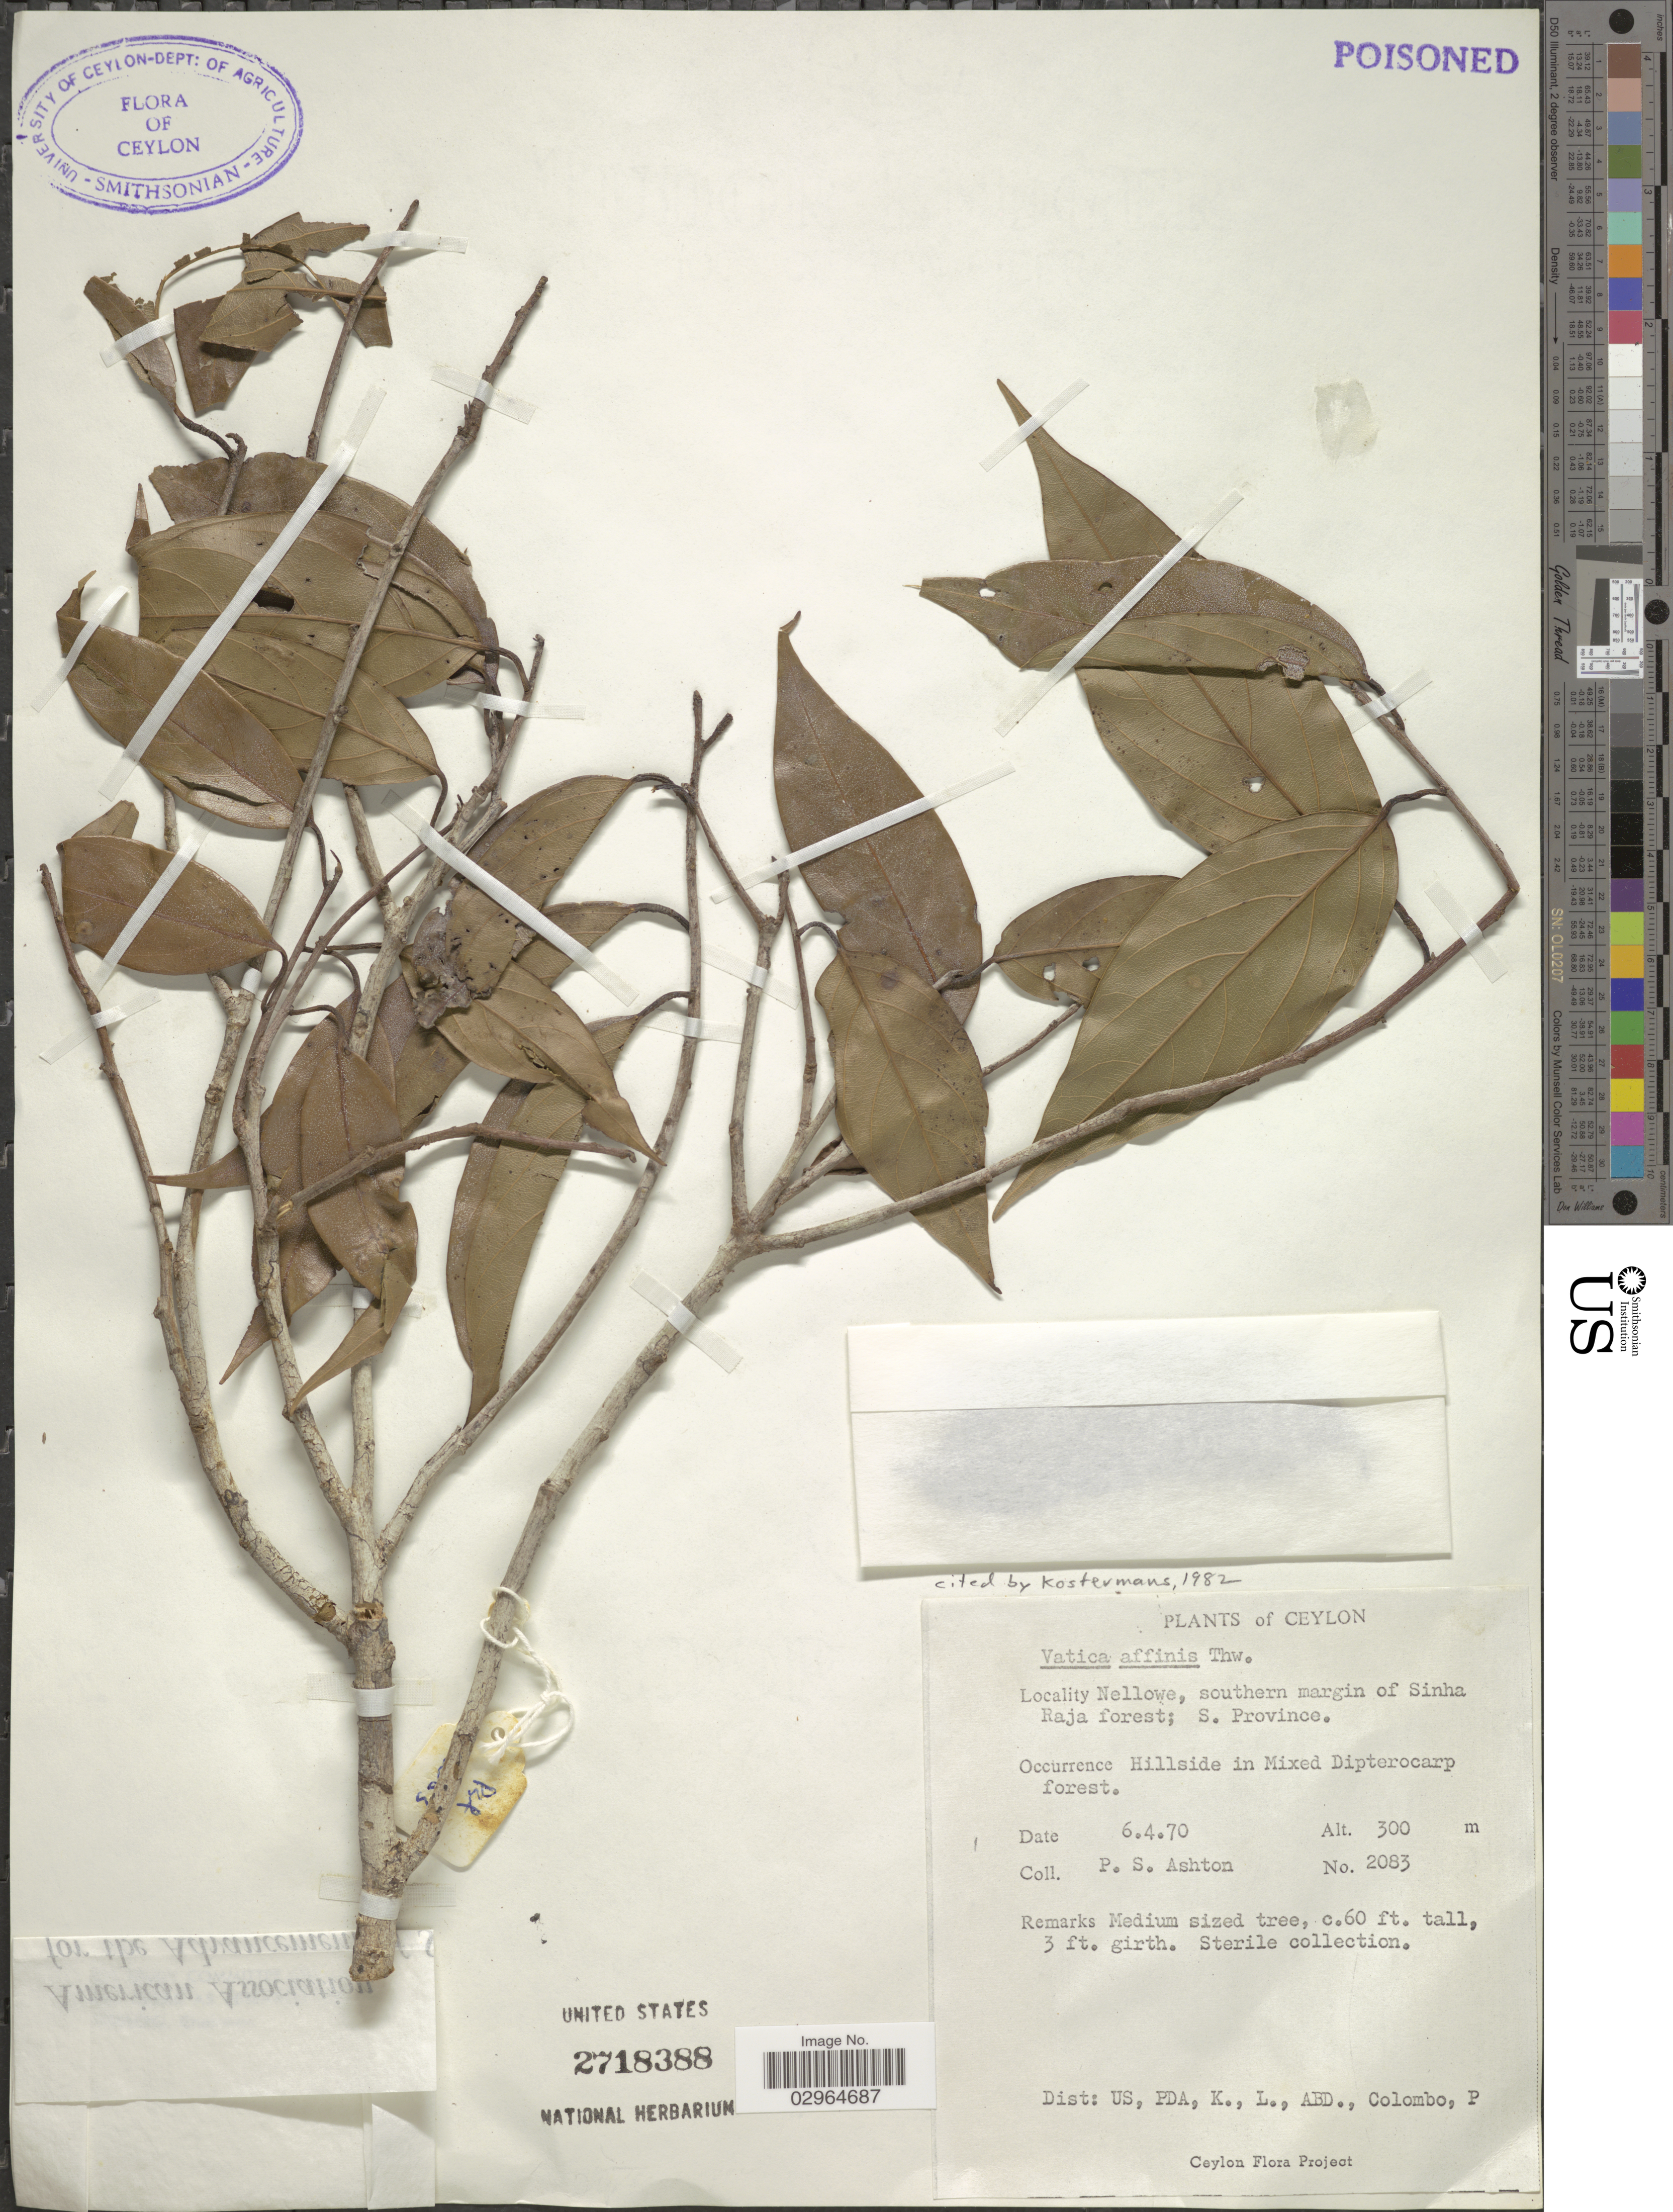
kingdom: Plantae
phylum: Tracheophyta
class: Magnoliopsida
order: Malvales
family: Dipterocarpaceae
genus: Vatica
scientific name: Vatica affinis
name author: Thwaites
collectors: P. S. Ashton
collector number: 2083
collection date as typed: Transcribed d/m/y: 6/4/70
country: Sri Lanka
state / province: Southern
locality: Ceylon. Nellowe, southern margin of Sinha Raja forest, S. Province.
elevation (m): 300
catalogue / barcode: US 2718388